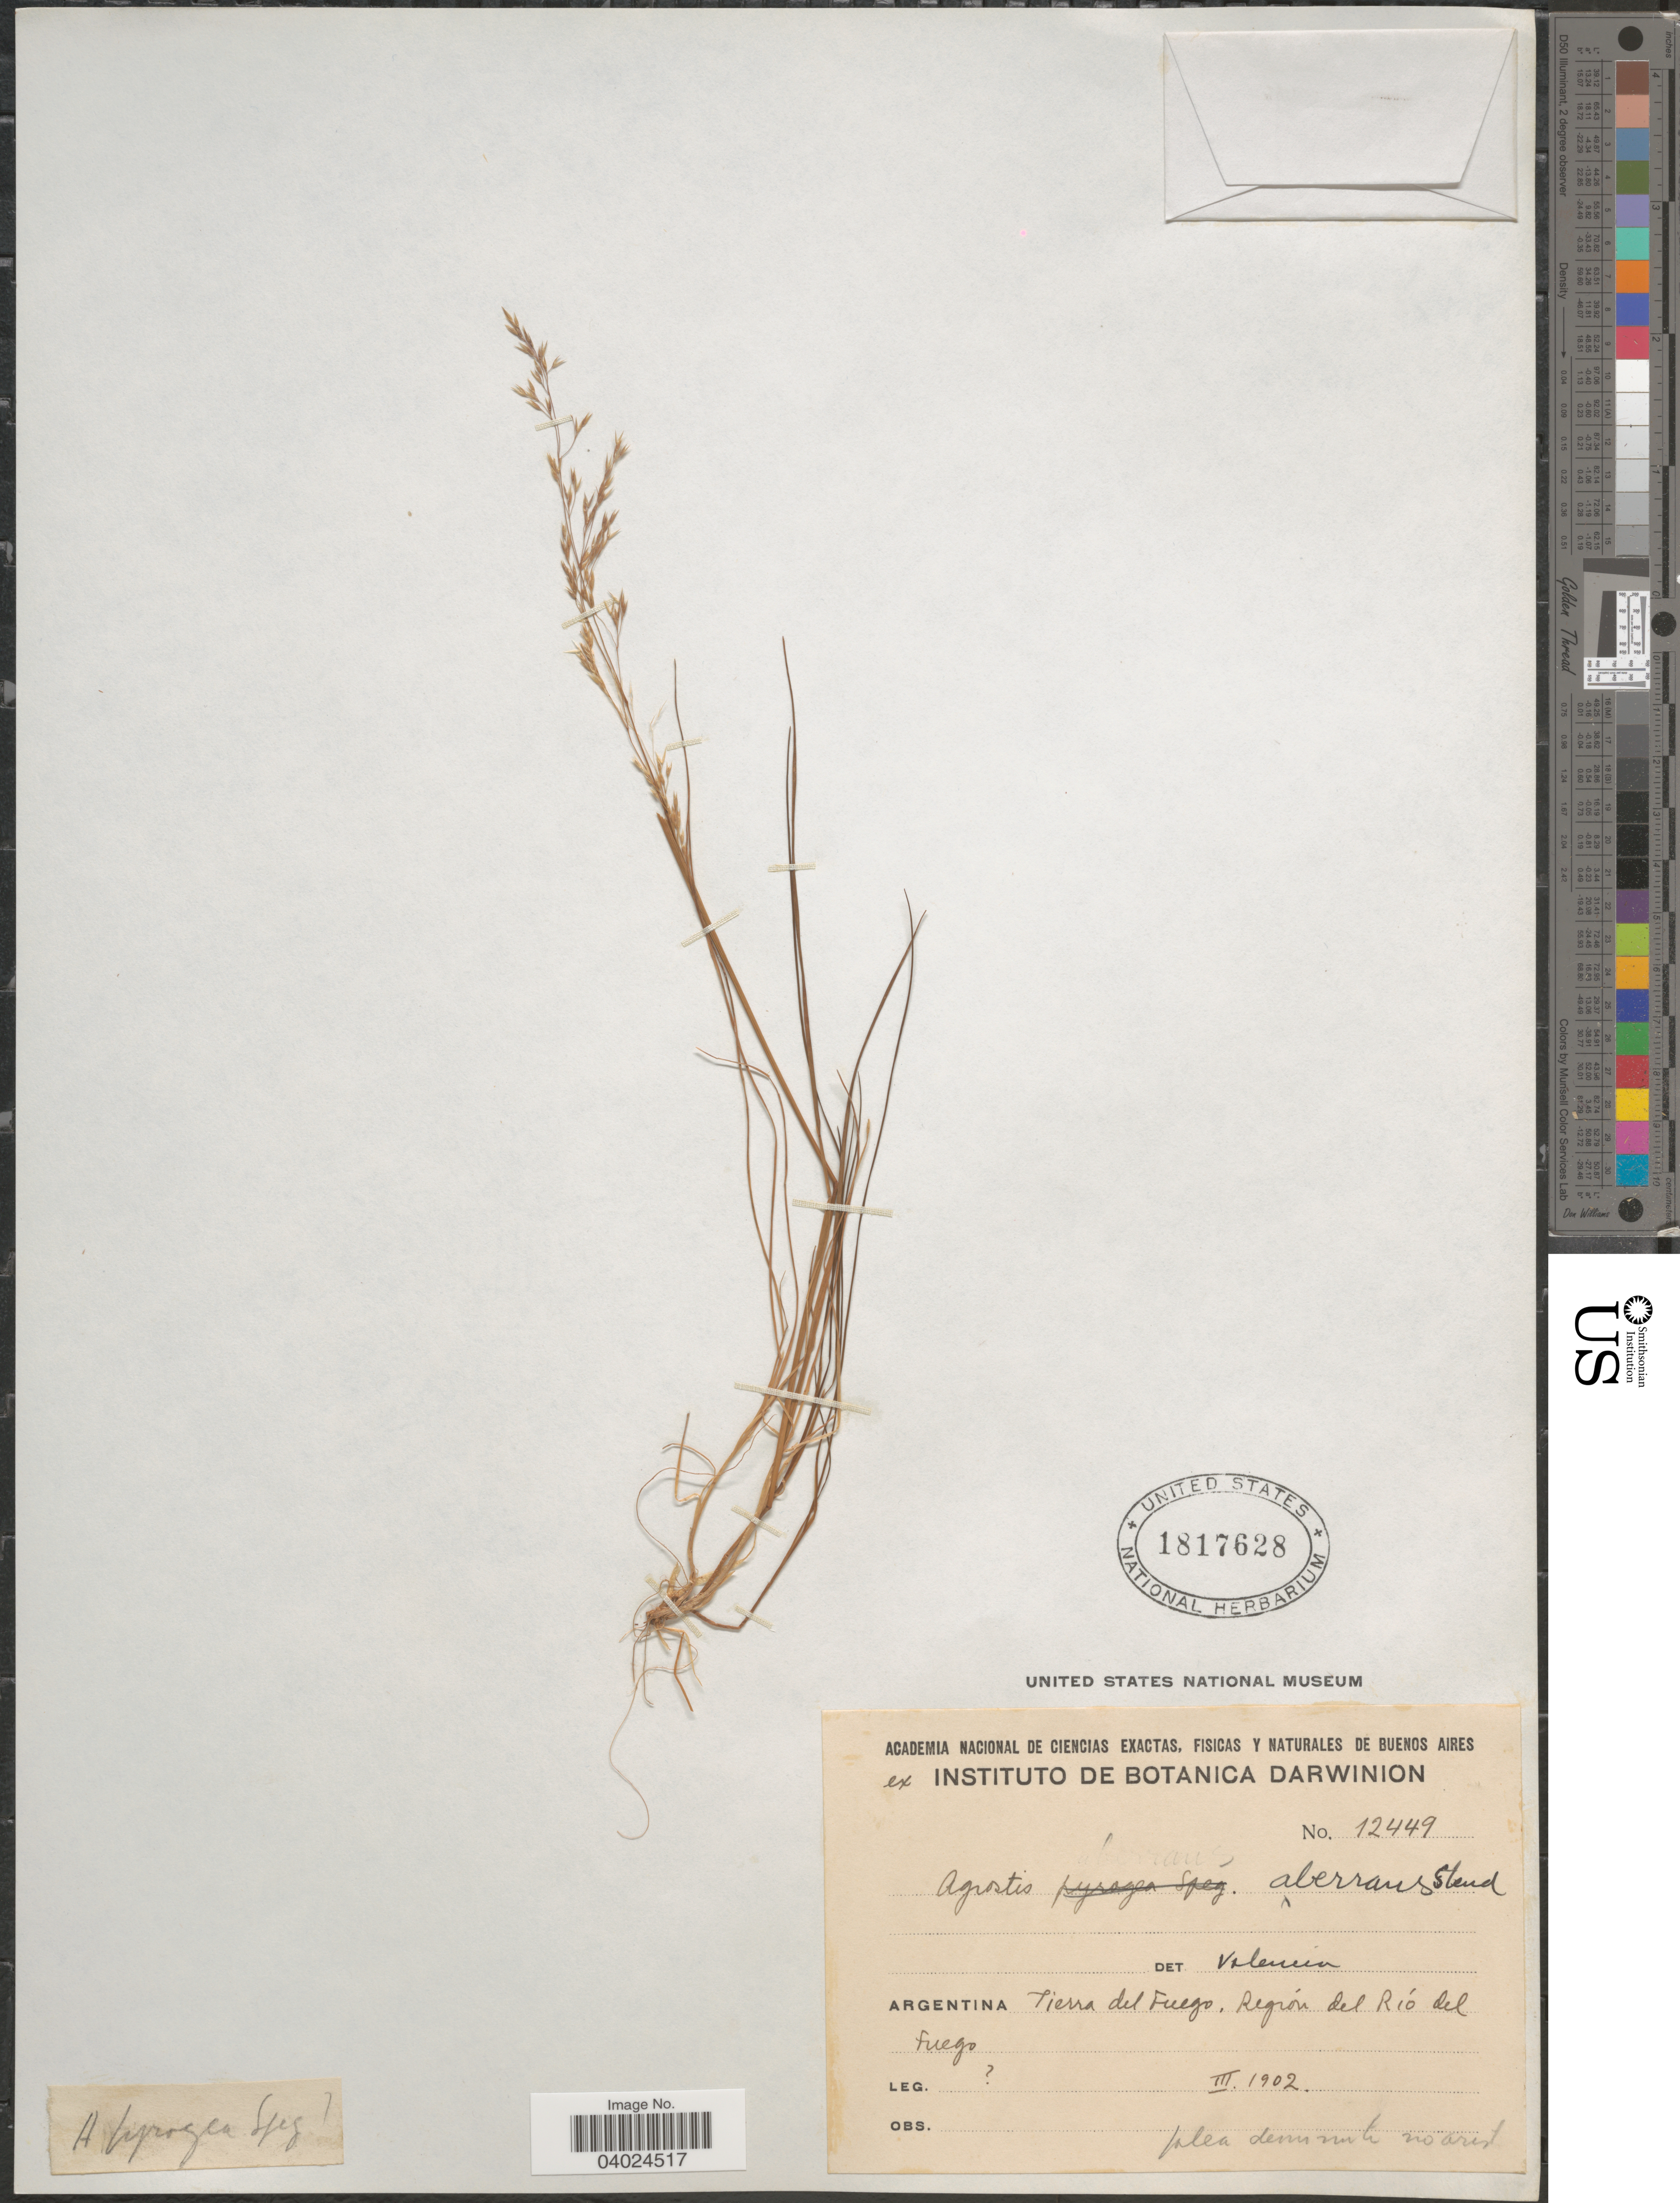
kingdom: Plantae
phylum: Tracheophyta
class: Liliopsida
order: Poales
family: Poaceae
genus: Agrostis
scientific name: Agrostis perennans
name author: (Walter) Tuck.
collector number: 12449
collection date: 1902-03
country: Argentina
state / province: Tierra del Fuego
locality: Región del Río del Fuego.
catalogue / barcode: US 1817628